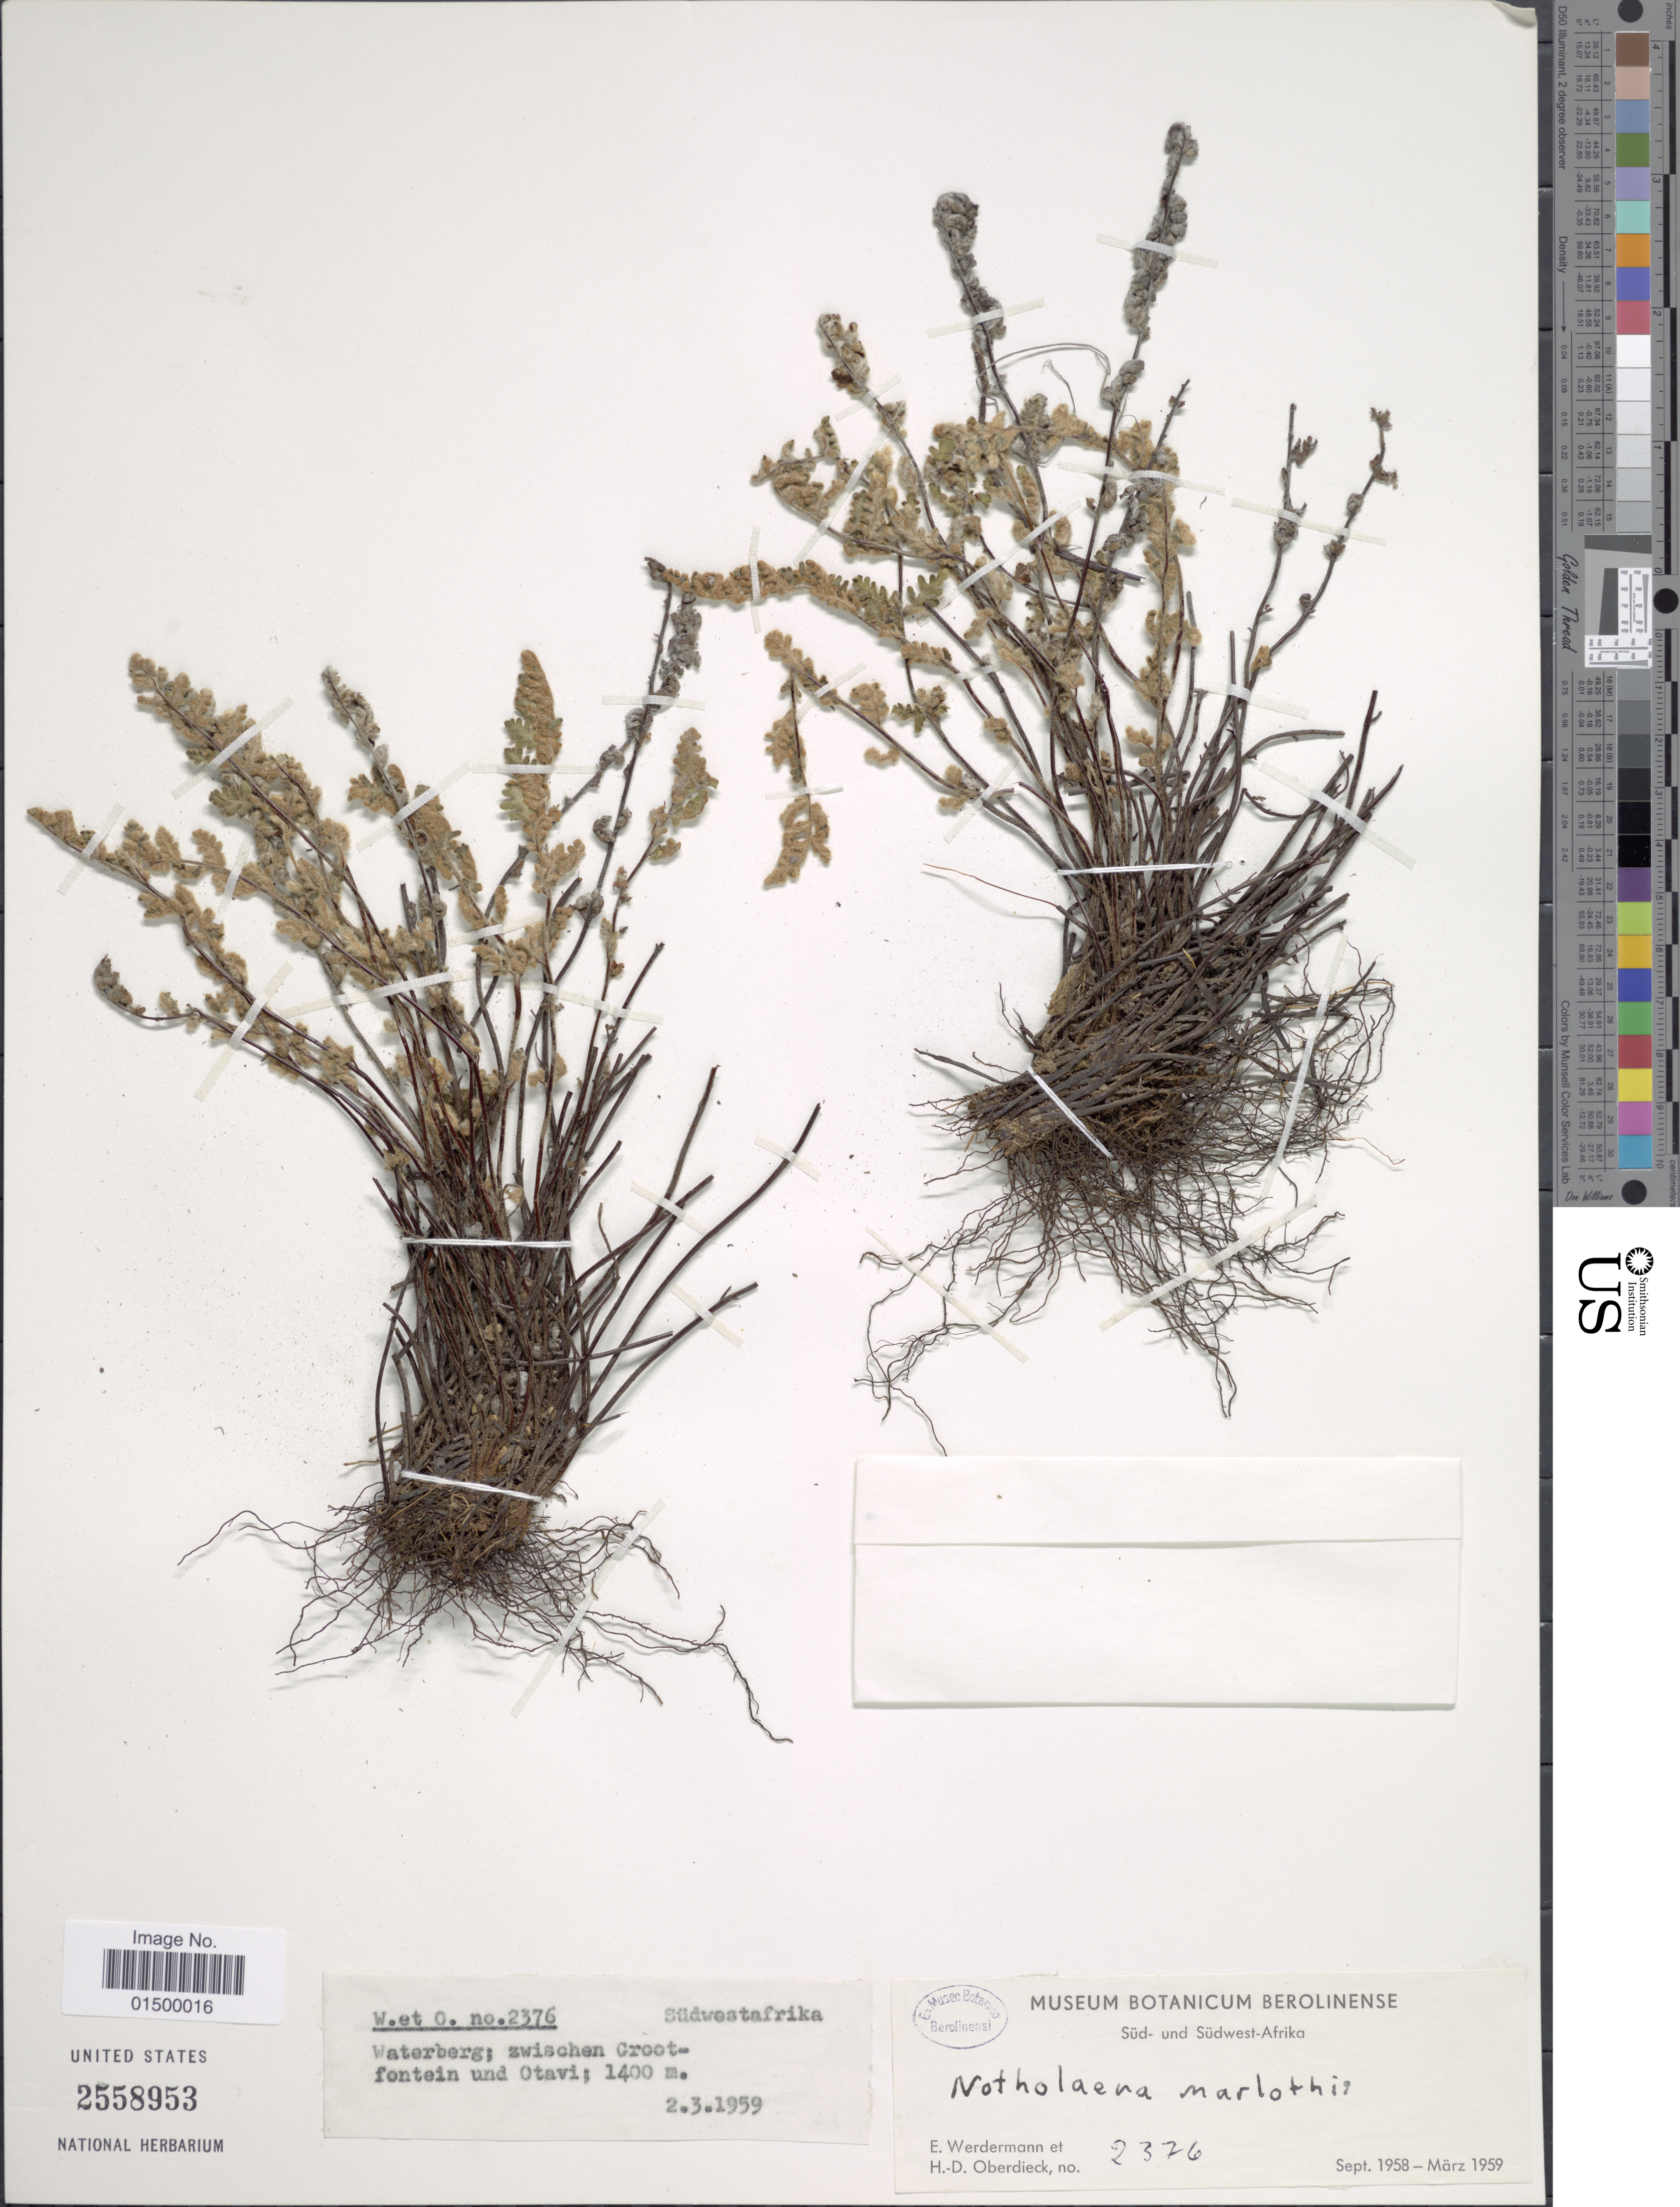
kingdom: Plantae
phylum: Tracheophyta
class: Polypodiopsida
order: Polypodiales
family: Pteridaceae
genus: Cheilanthes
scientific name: Cheilanthes marlothii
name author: (Hieron.) Domin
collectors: E. Werdermann & H. Oberdieck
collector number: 2376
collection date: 1959-03-02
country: Namibia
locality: Waterberg: zwischen Groot-fontein und Otavi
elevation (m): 1400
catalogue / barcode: US 2558953